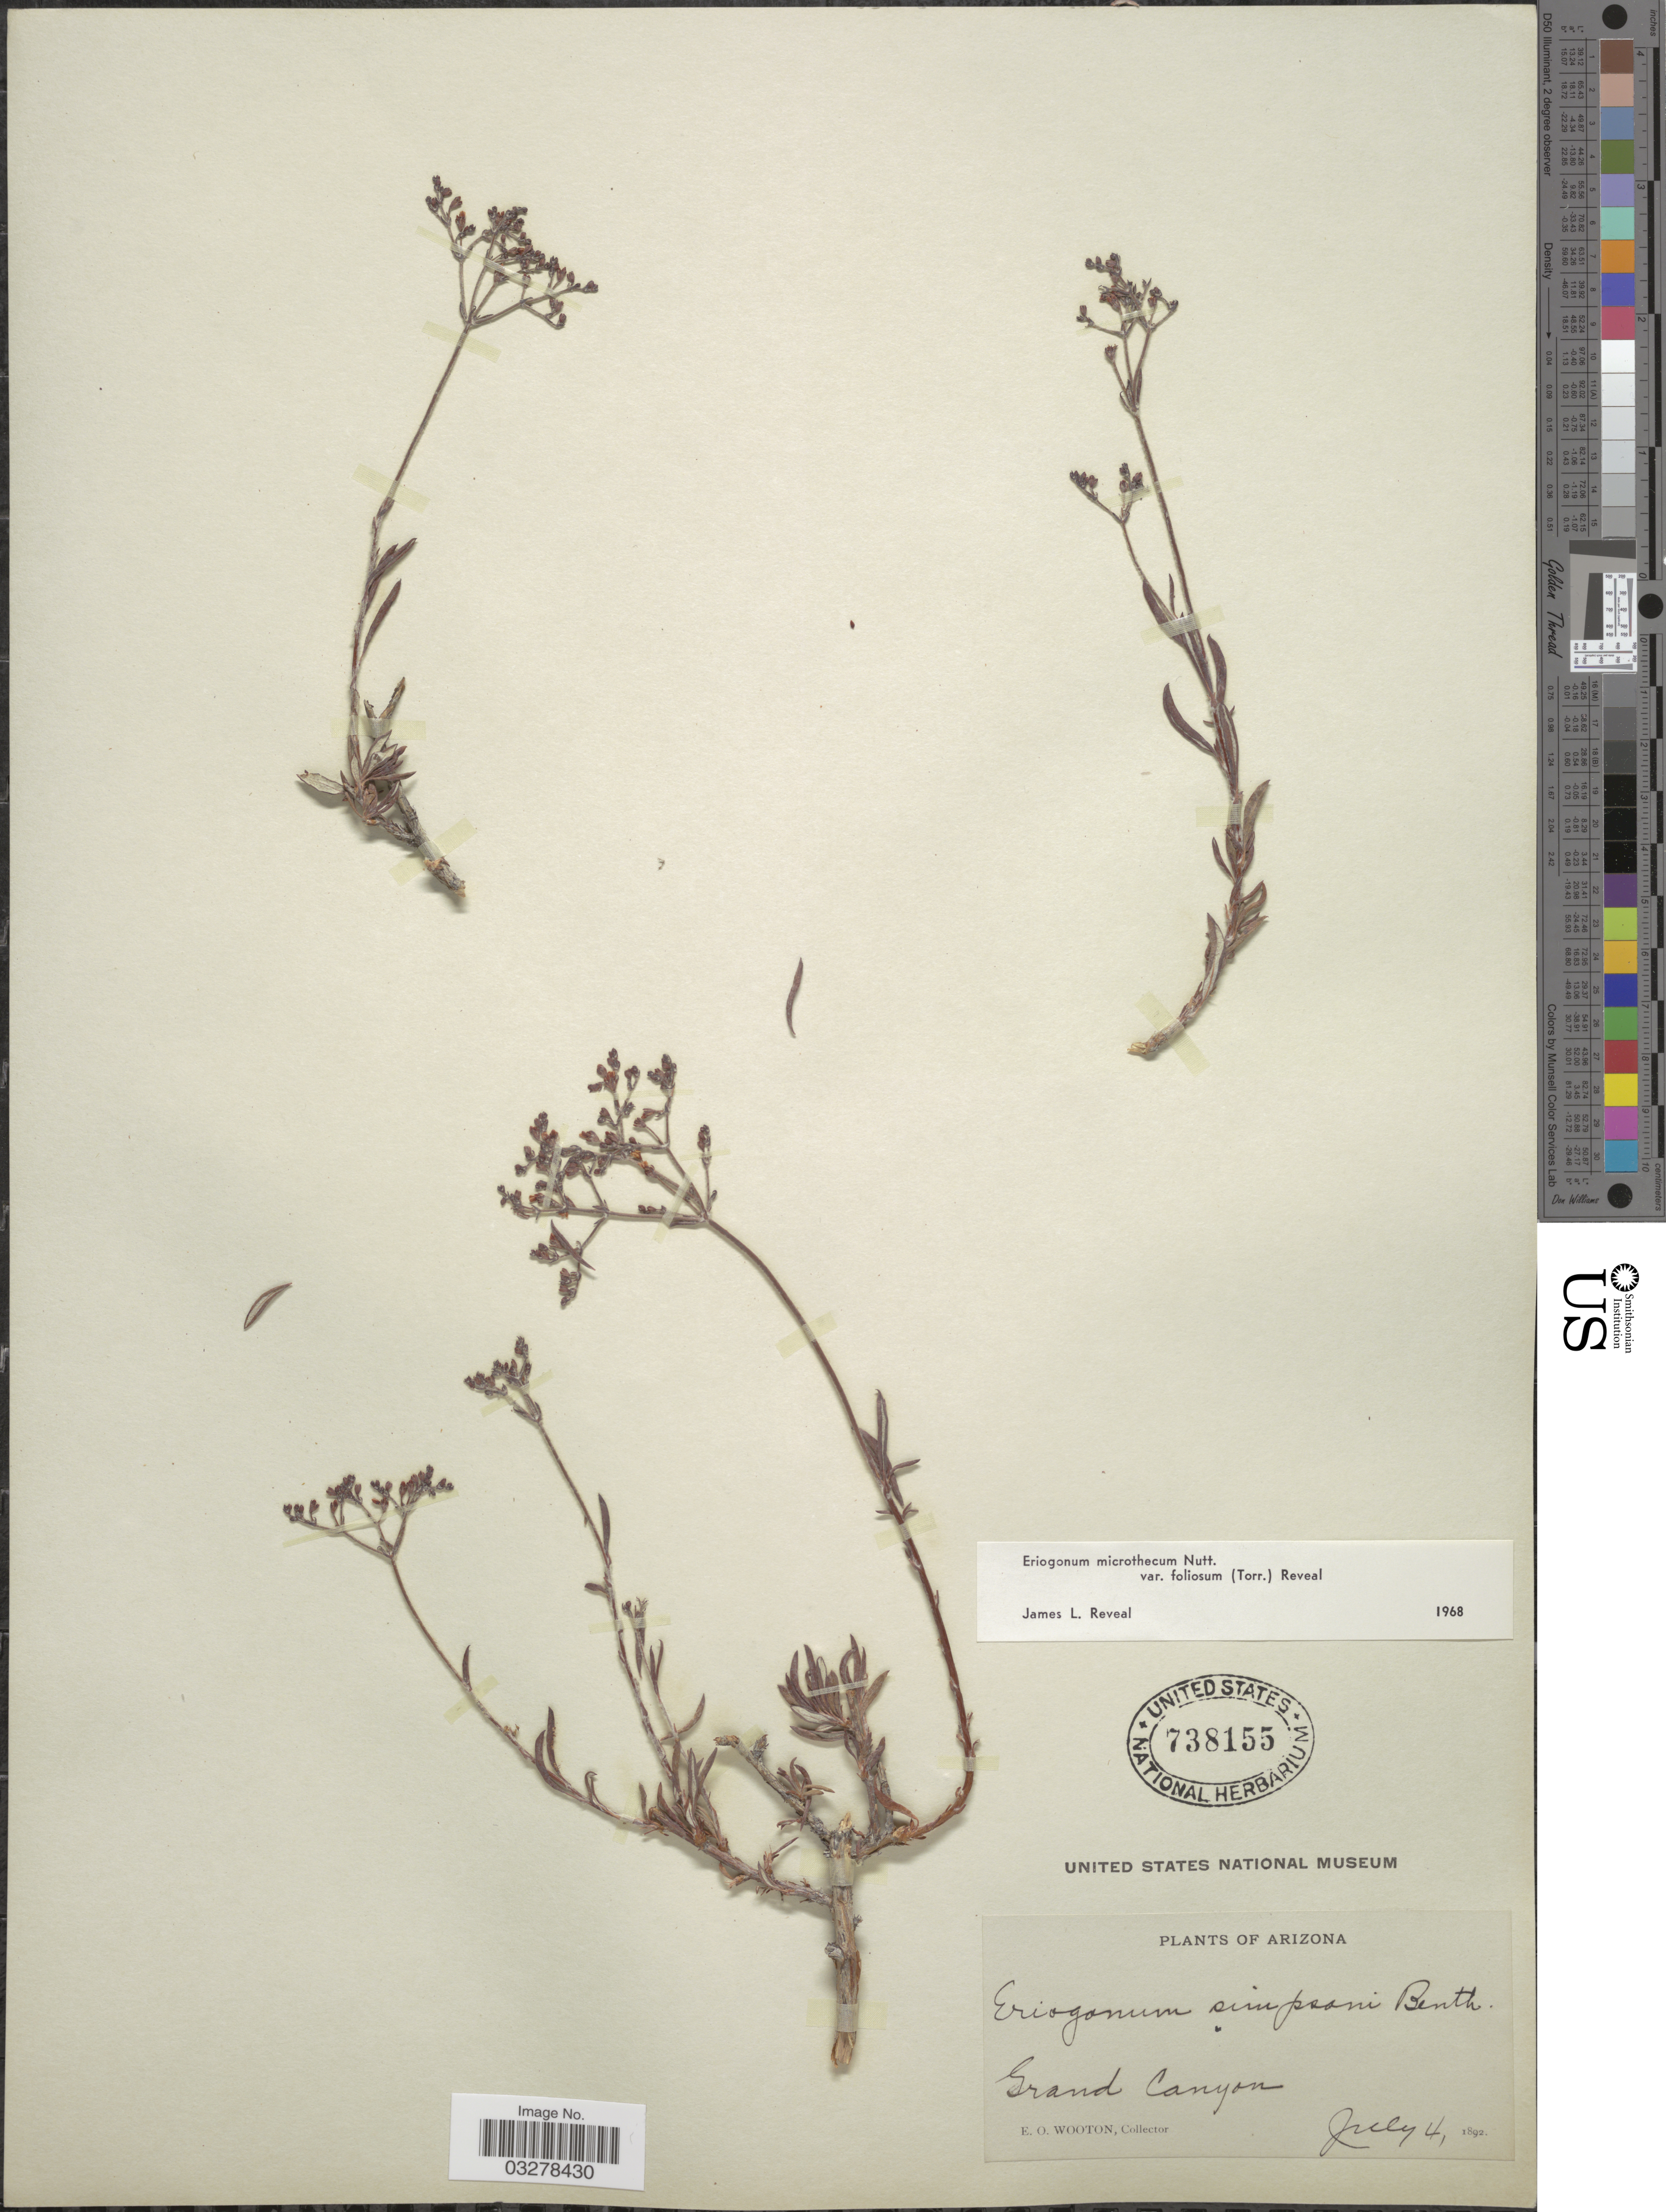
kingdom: Plantae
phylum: Tracheophyta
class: Magnoliopsida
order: Caryophyllales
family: Polygonaceae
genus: Eriogonum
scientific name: Eriogonum microtheca var. foliosum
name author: (Torr. & A. Gray) Reveal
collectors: E. O. Wooton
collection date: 1892-07-04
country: United States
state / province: Arizona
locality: Grand Canyon.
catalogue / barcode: US 738155